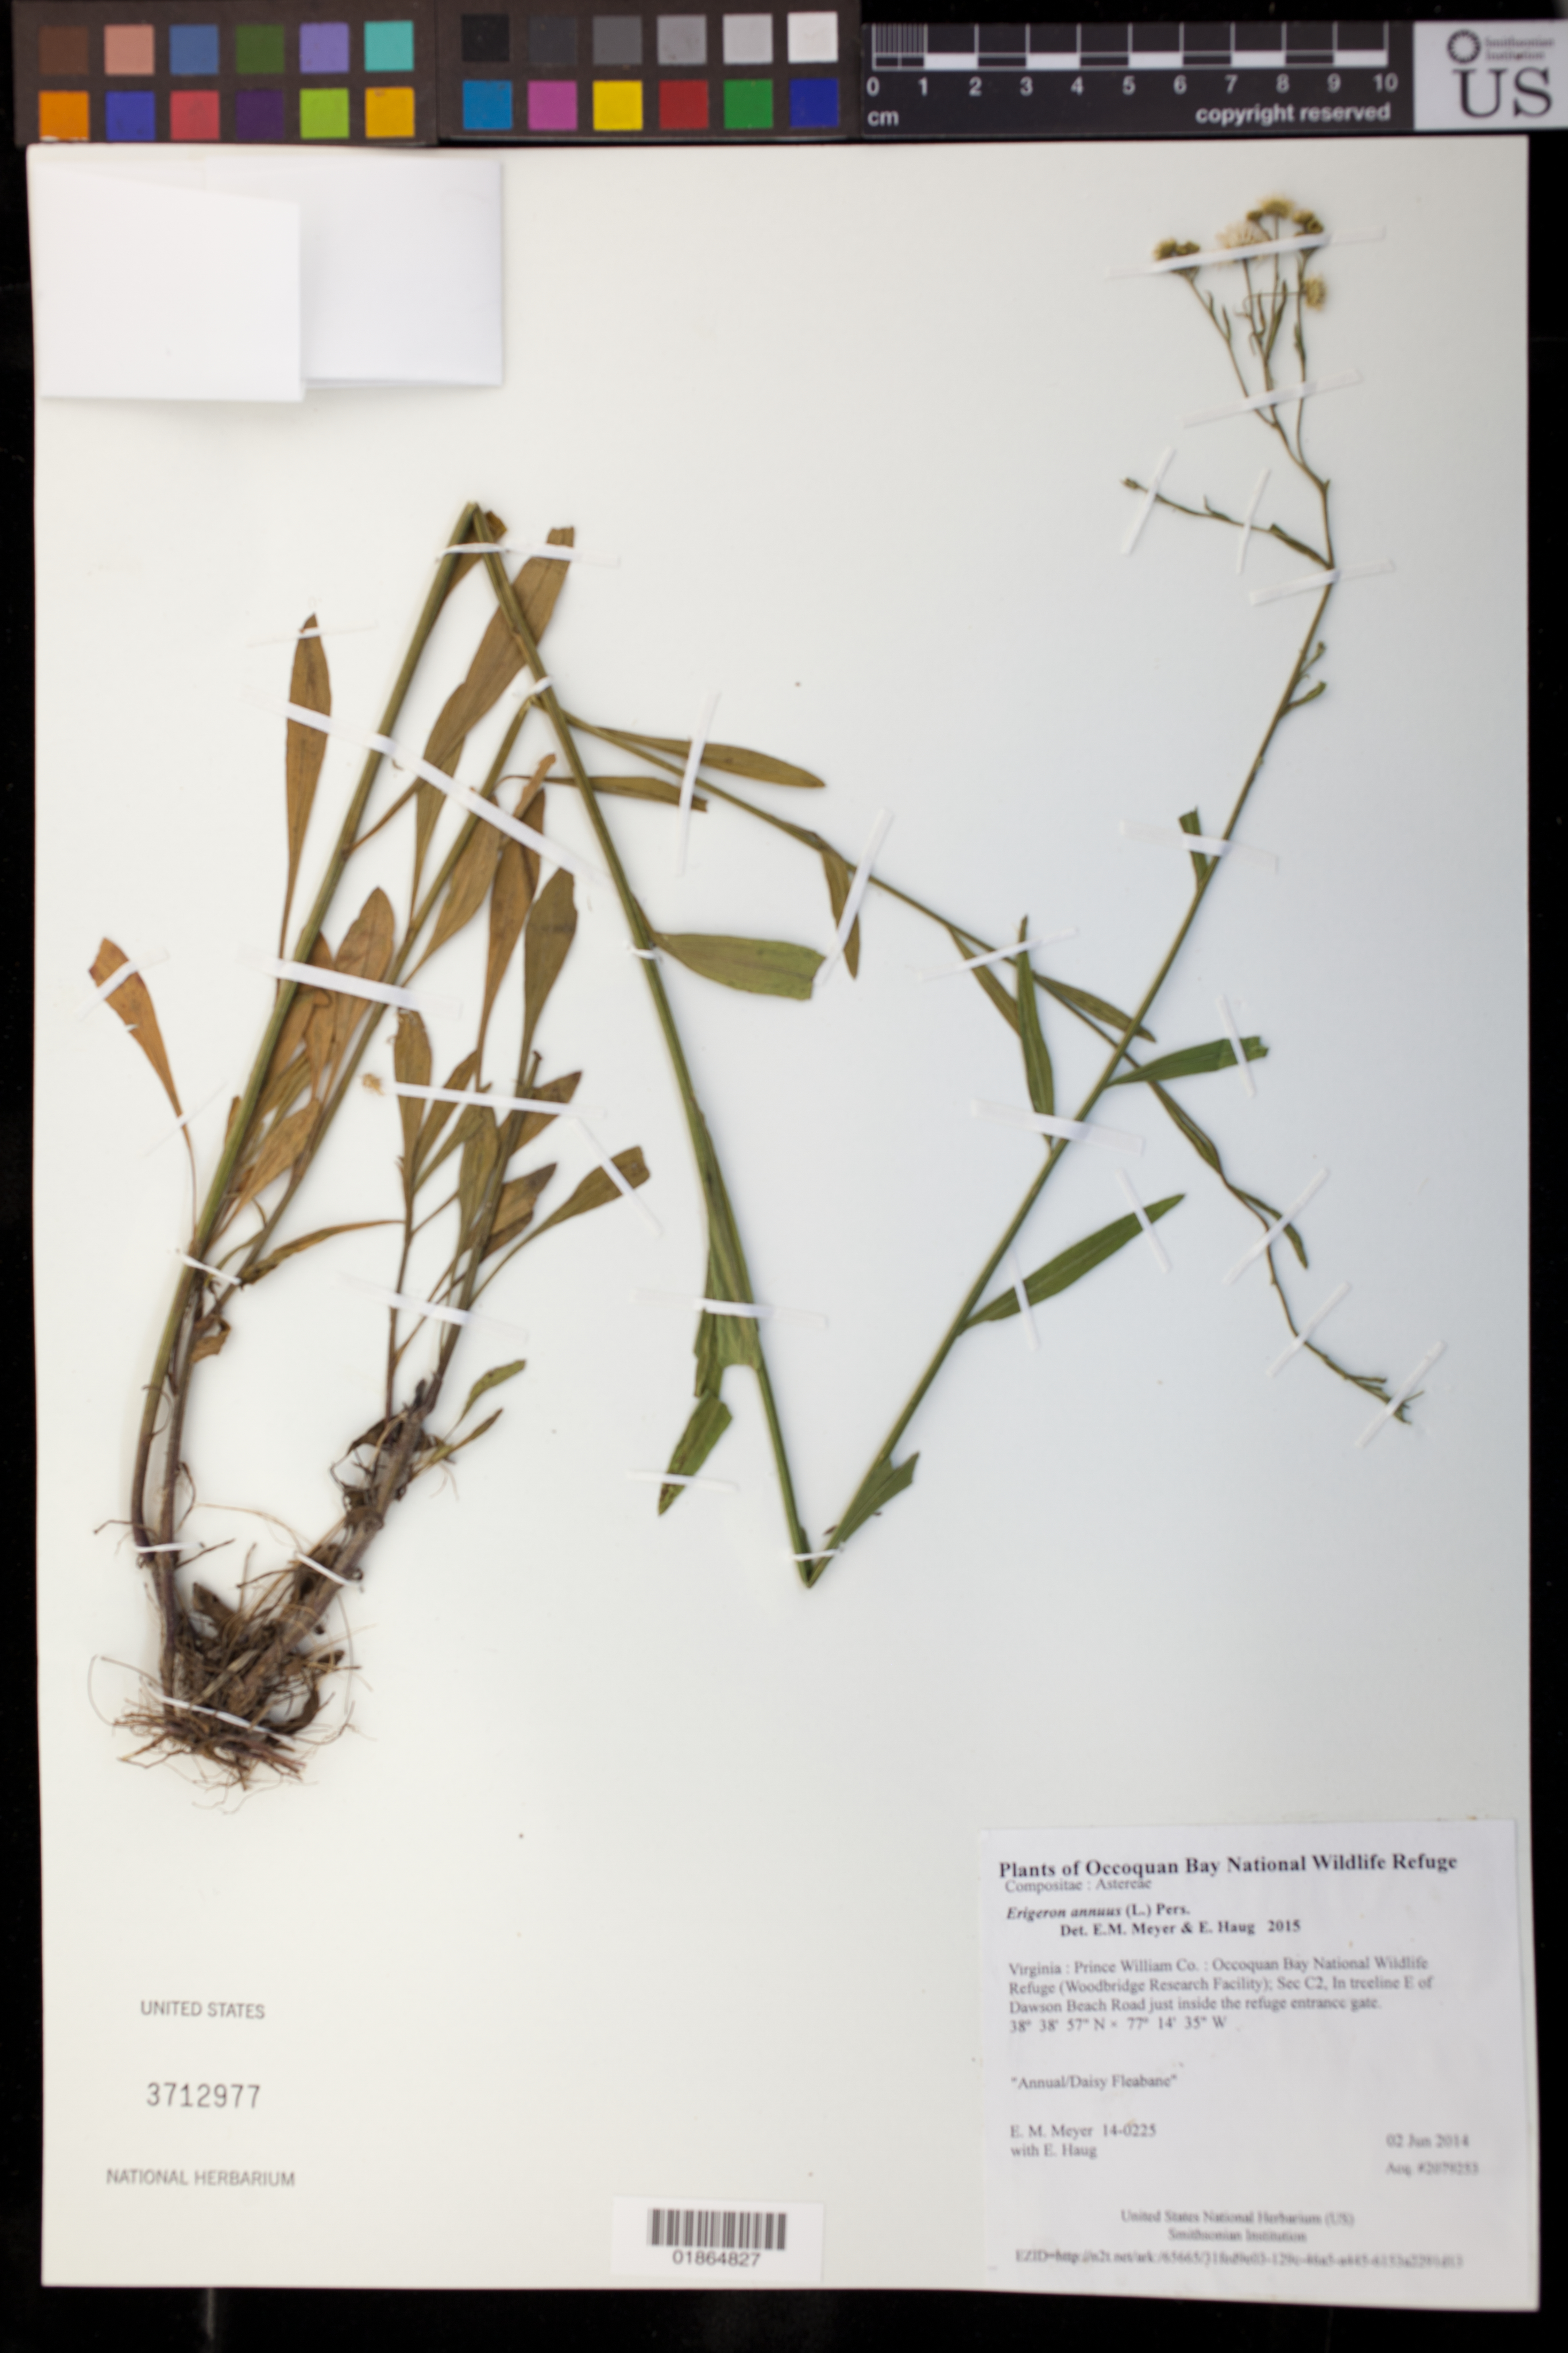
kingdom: Plantae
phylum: Tracheophyta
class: Magnoliopsida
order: Asterales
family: Asteraceae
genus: Erigeron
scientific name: Erigeron annuus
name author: (L.) Pers.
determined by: Meyer, E. M.; Haug, E.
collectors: E. M. Meyer & E. Haug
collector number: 14-0225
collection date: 2014-06-02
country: United States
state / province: Virginia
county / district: Prince William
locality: Occoquan Bay National Wildlife Refuge (Woodbridge Research Facility); Sec C2, In treeline E of Dawson Beach Road just inside the refuge entrance gate.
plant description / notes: Annual/Daisy Fleabane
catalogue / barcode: US 3712977